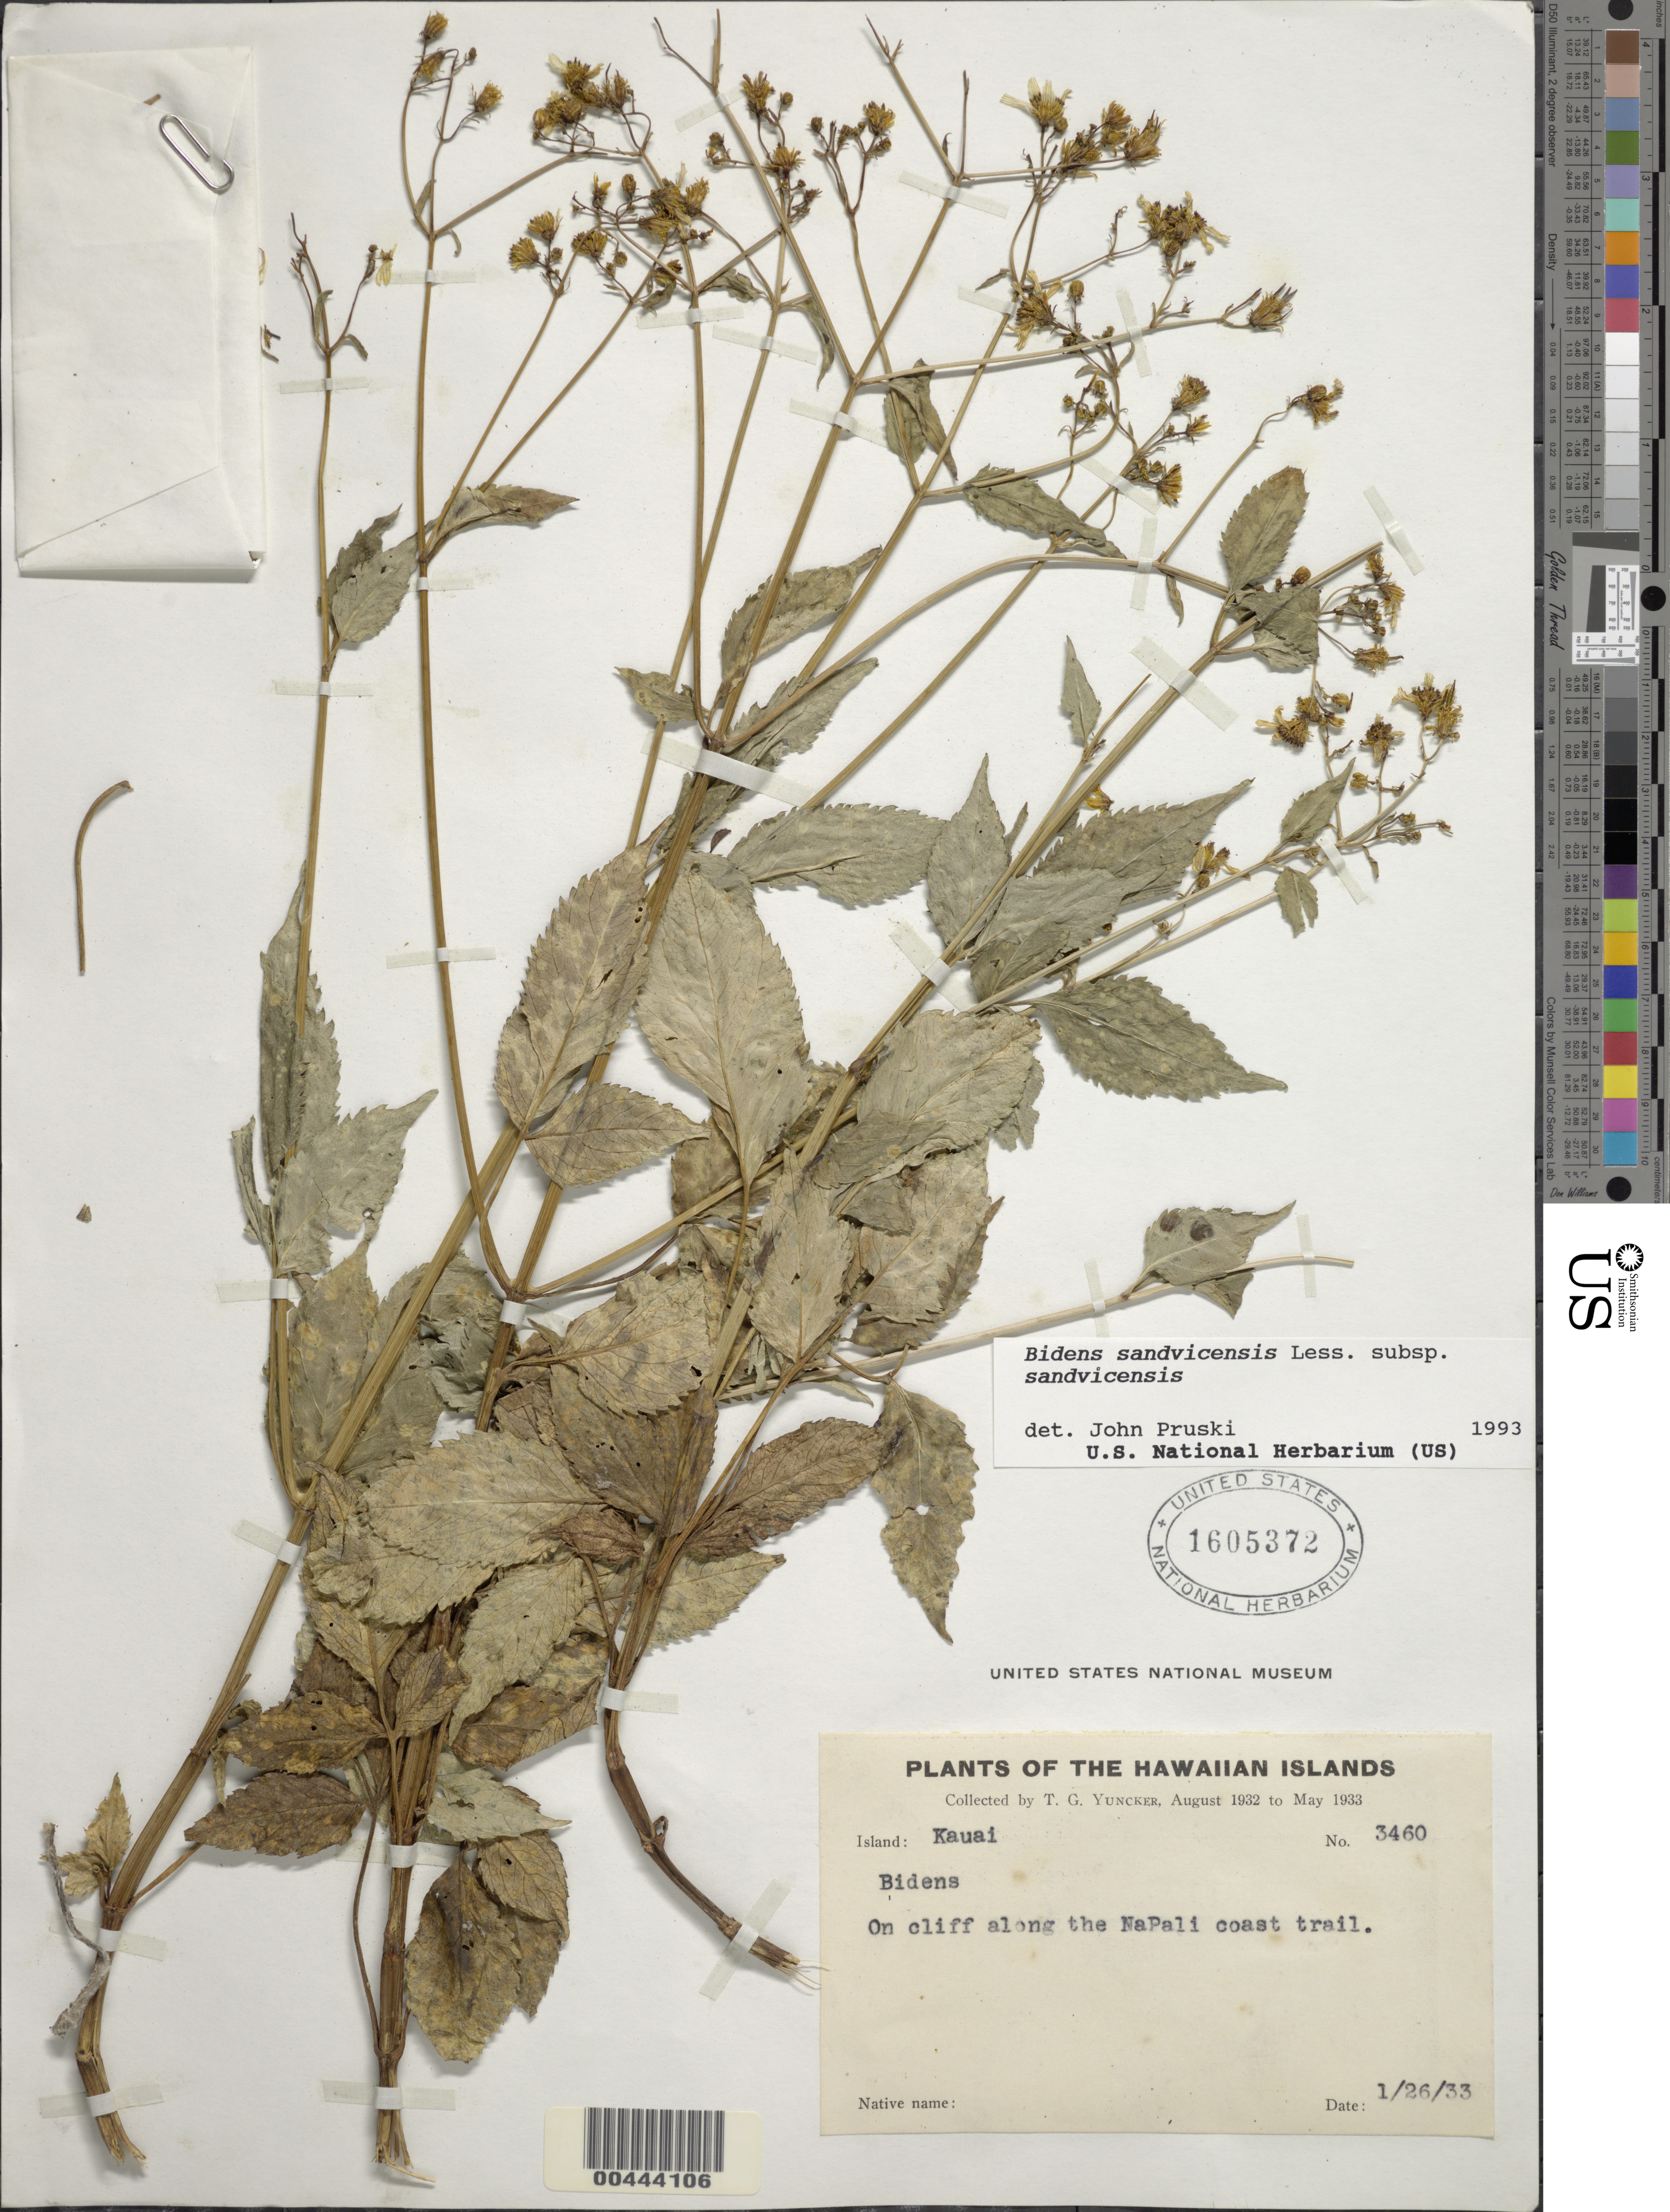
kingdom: Plantae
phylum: Tracheophyta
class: Magnoliopsida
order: Asterales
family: Asteraceae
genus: Bidens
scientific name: Bidens sandvicensis subsp. sandvicensis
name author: Less.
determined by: Pruski, J. F.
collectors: T. G. Yuncker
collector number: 3460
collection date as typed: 26 Jan 1933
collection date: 1933-01-26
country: United States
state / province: Hawaii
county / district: Kauai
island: Kaua'i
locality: On cliff along the Na Pali coast trail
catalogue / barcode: US 1605372